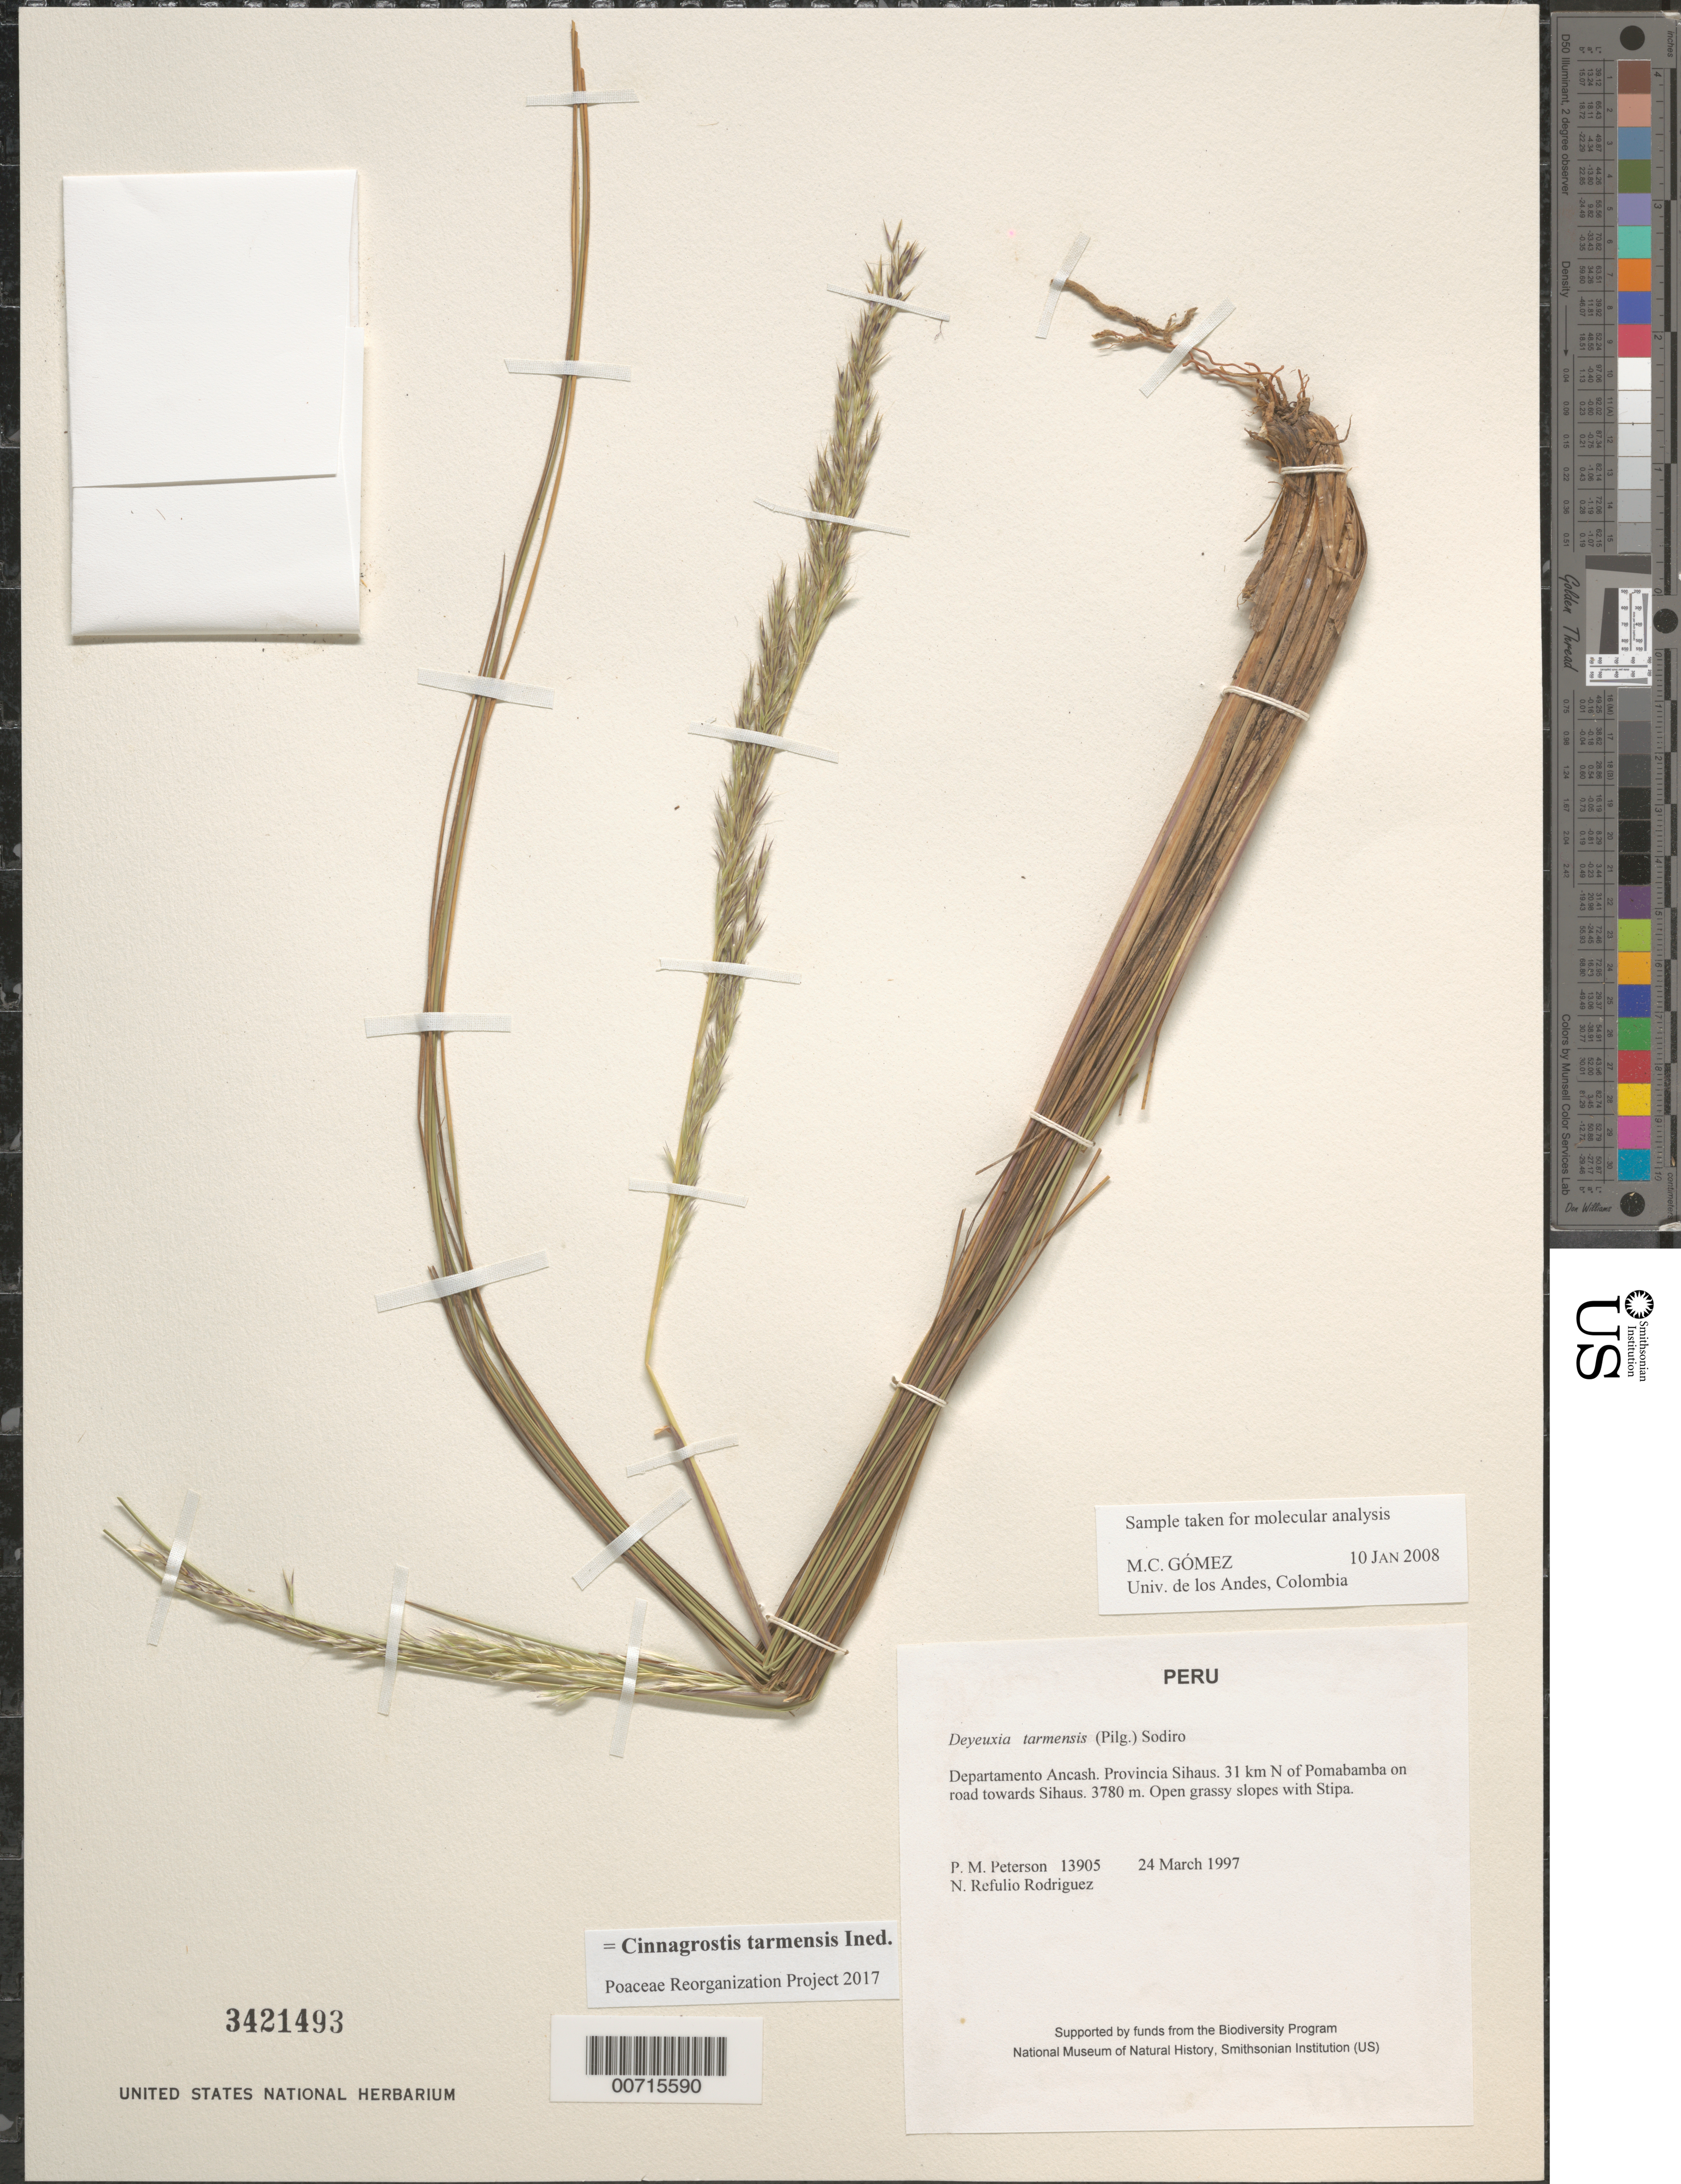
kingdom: Plantae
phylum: Tracheophyta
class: Liliopsida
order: Poales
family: Poaceae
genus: Cinnagrostis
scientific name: Cinnagrostis tarmensis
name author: (Pilg.) P.M. Peterson et al.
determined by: Poaceae Reorganization Project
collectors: P. M. Peterson & N. Refulio-Rodríguez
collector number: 13905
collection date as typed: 24 Mar 1997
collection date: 1997-03-24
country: Peru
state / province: Ancash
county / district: Sihuas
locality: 31 km N of Pomabamba on road towards Sihuas.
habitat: Open grassy slopes with Stipa.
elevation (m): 3780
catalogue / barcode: US 3421493